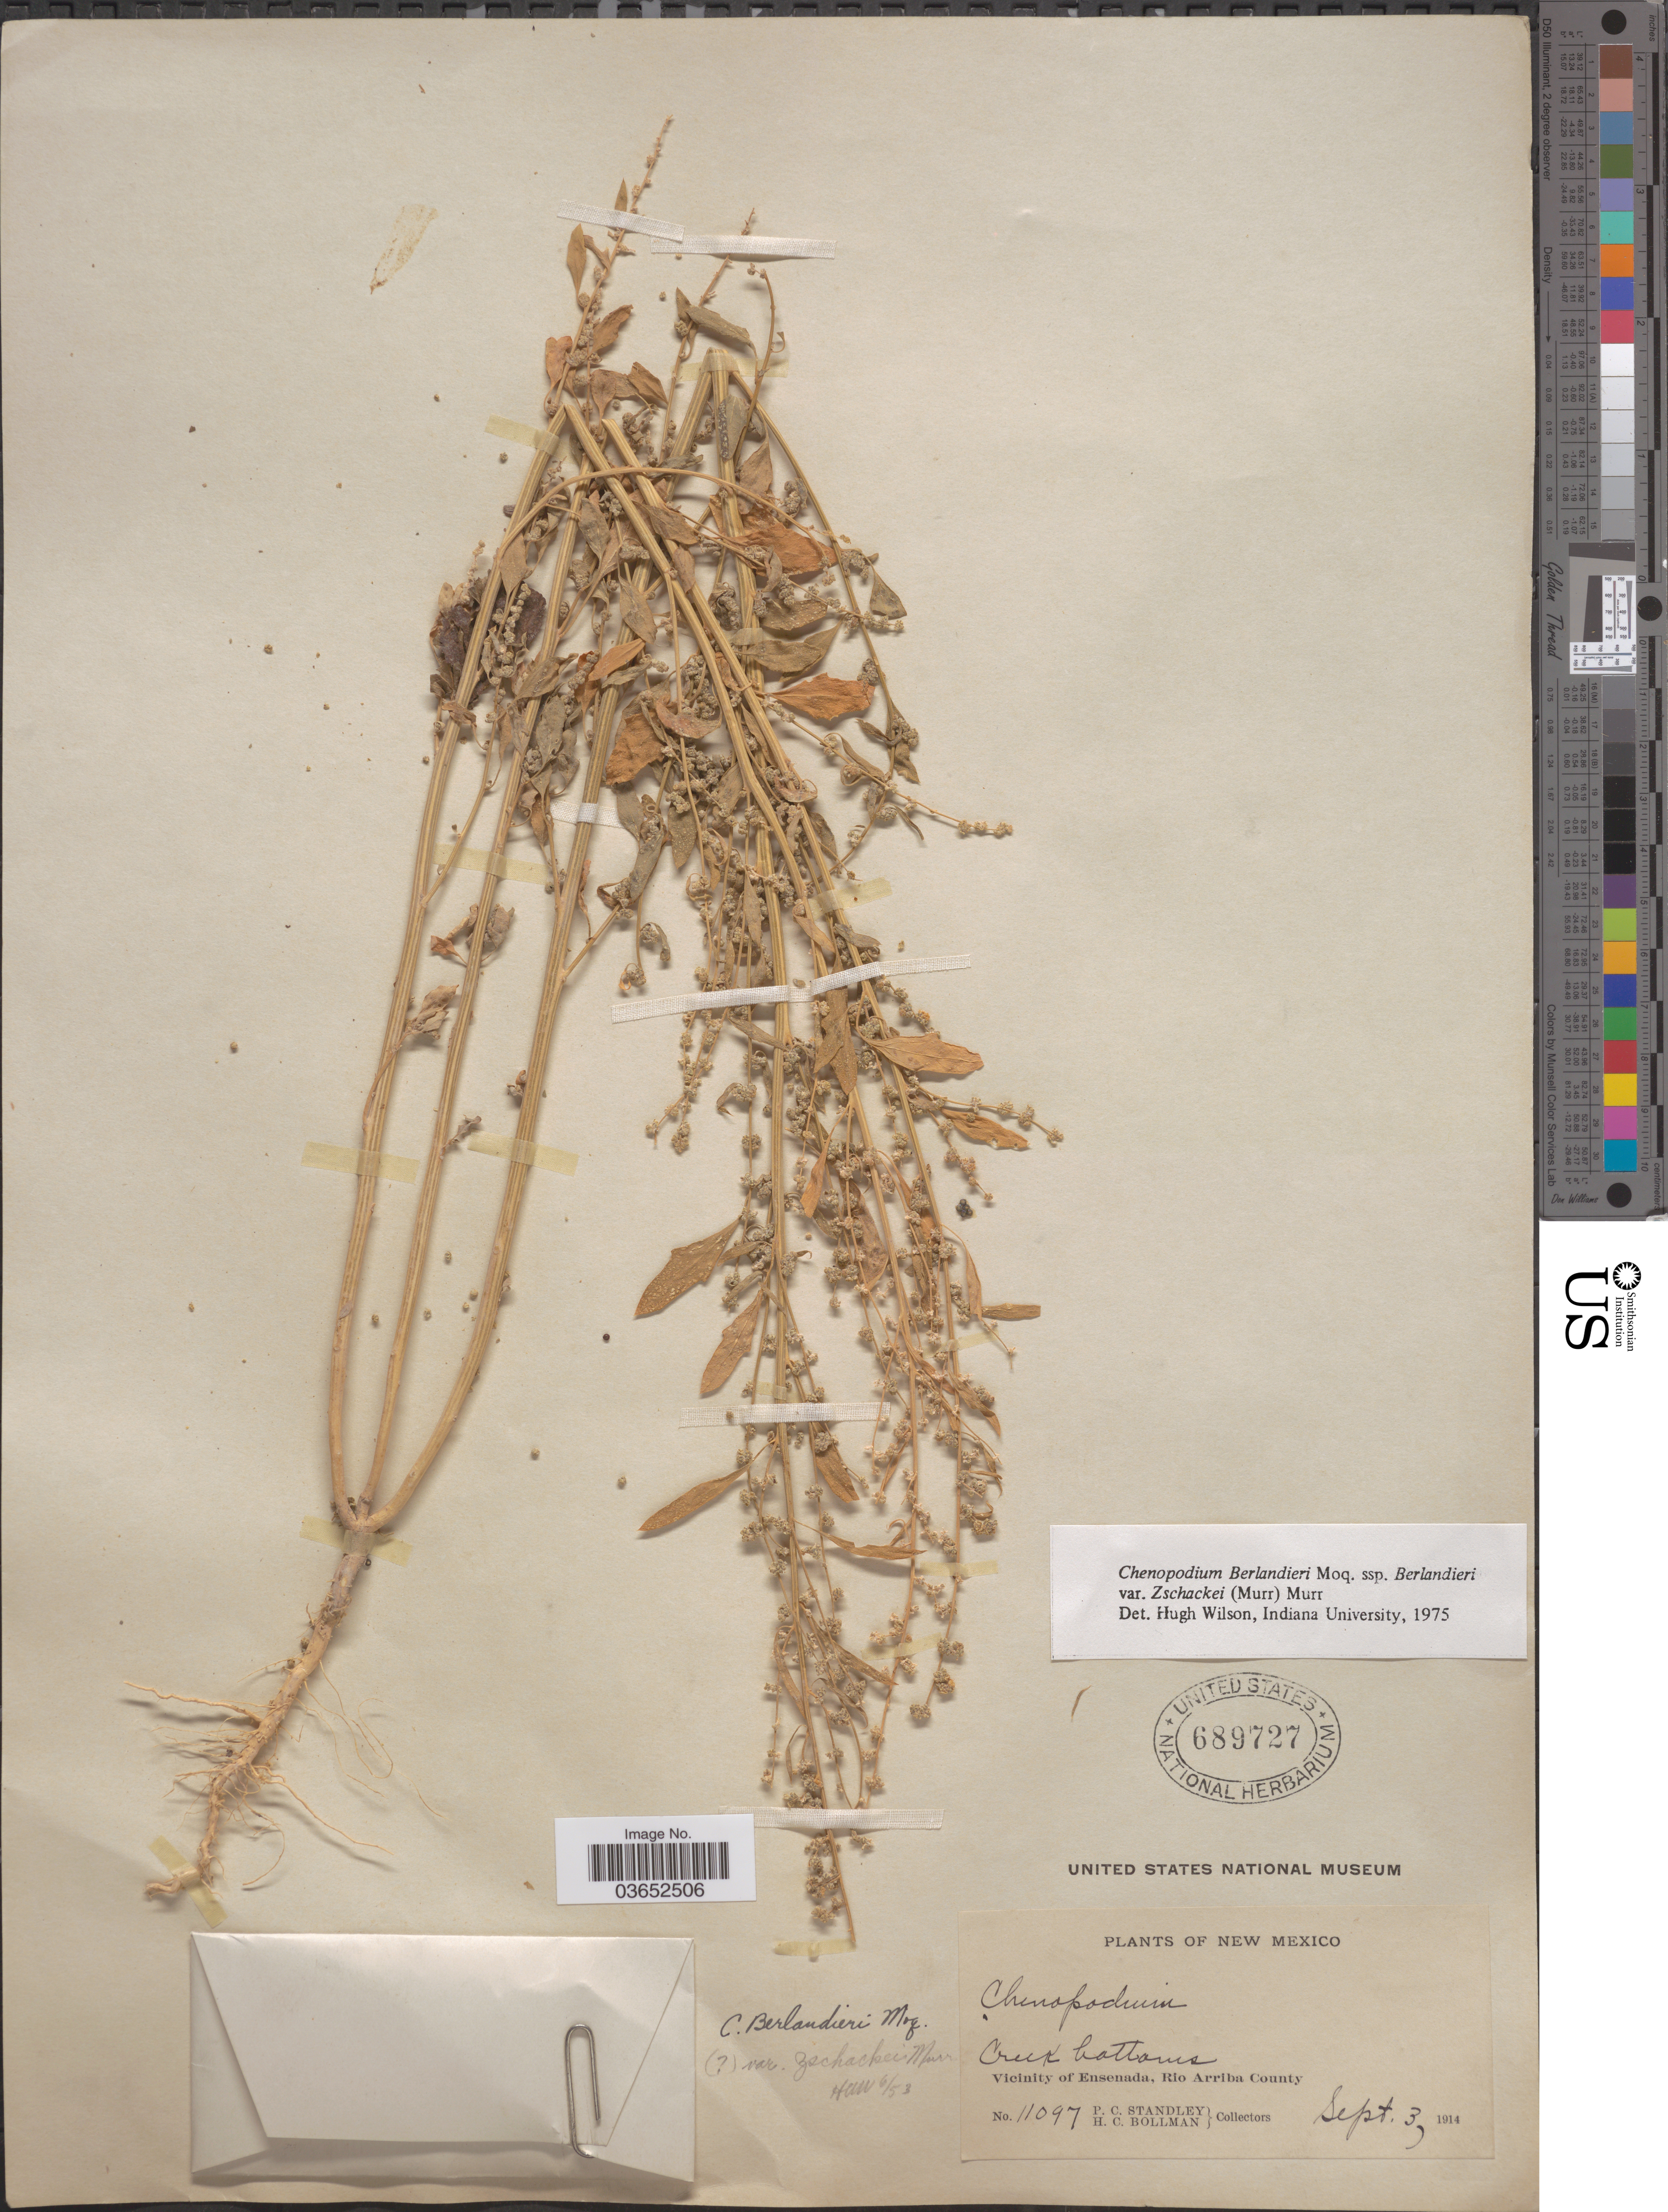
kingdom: Plantae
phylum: Tracheophyta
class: Magnoliopsida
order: Caryophyllales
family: Amaranthaceae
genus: Chenopodium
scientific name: Chenopodium berlandieri var. zschackei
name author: (Murr.) Murr.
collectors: P. C. Standley & H. C. Bollman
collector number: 11097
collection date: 1914-09-03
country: United States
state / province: New Mexico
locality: Vicinity of Ensenada, Rio Arriba County.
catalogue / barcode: US 689727